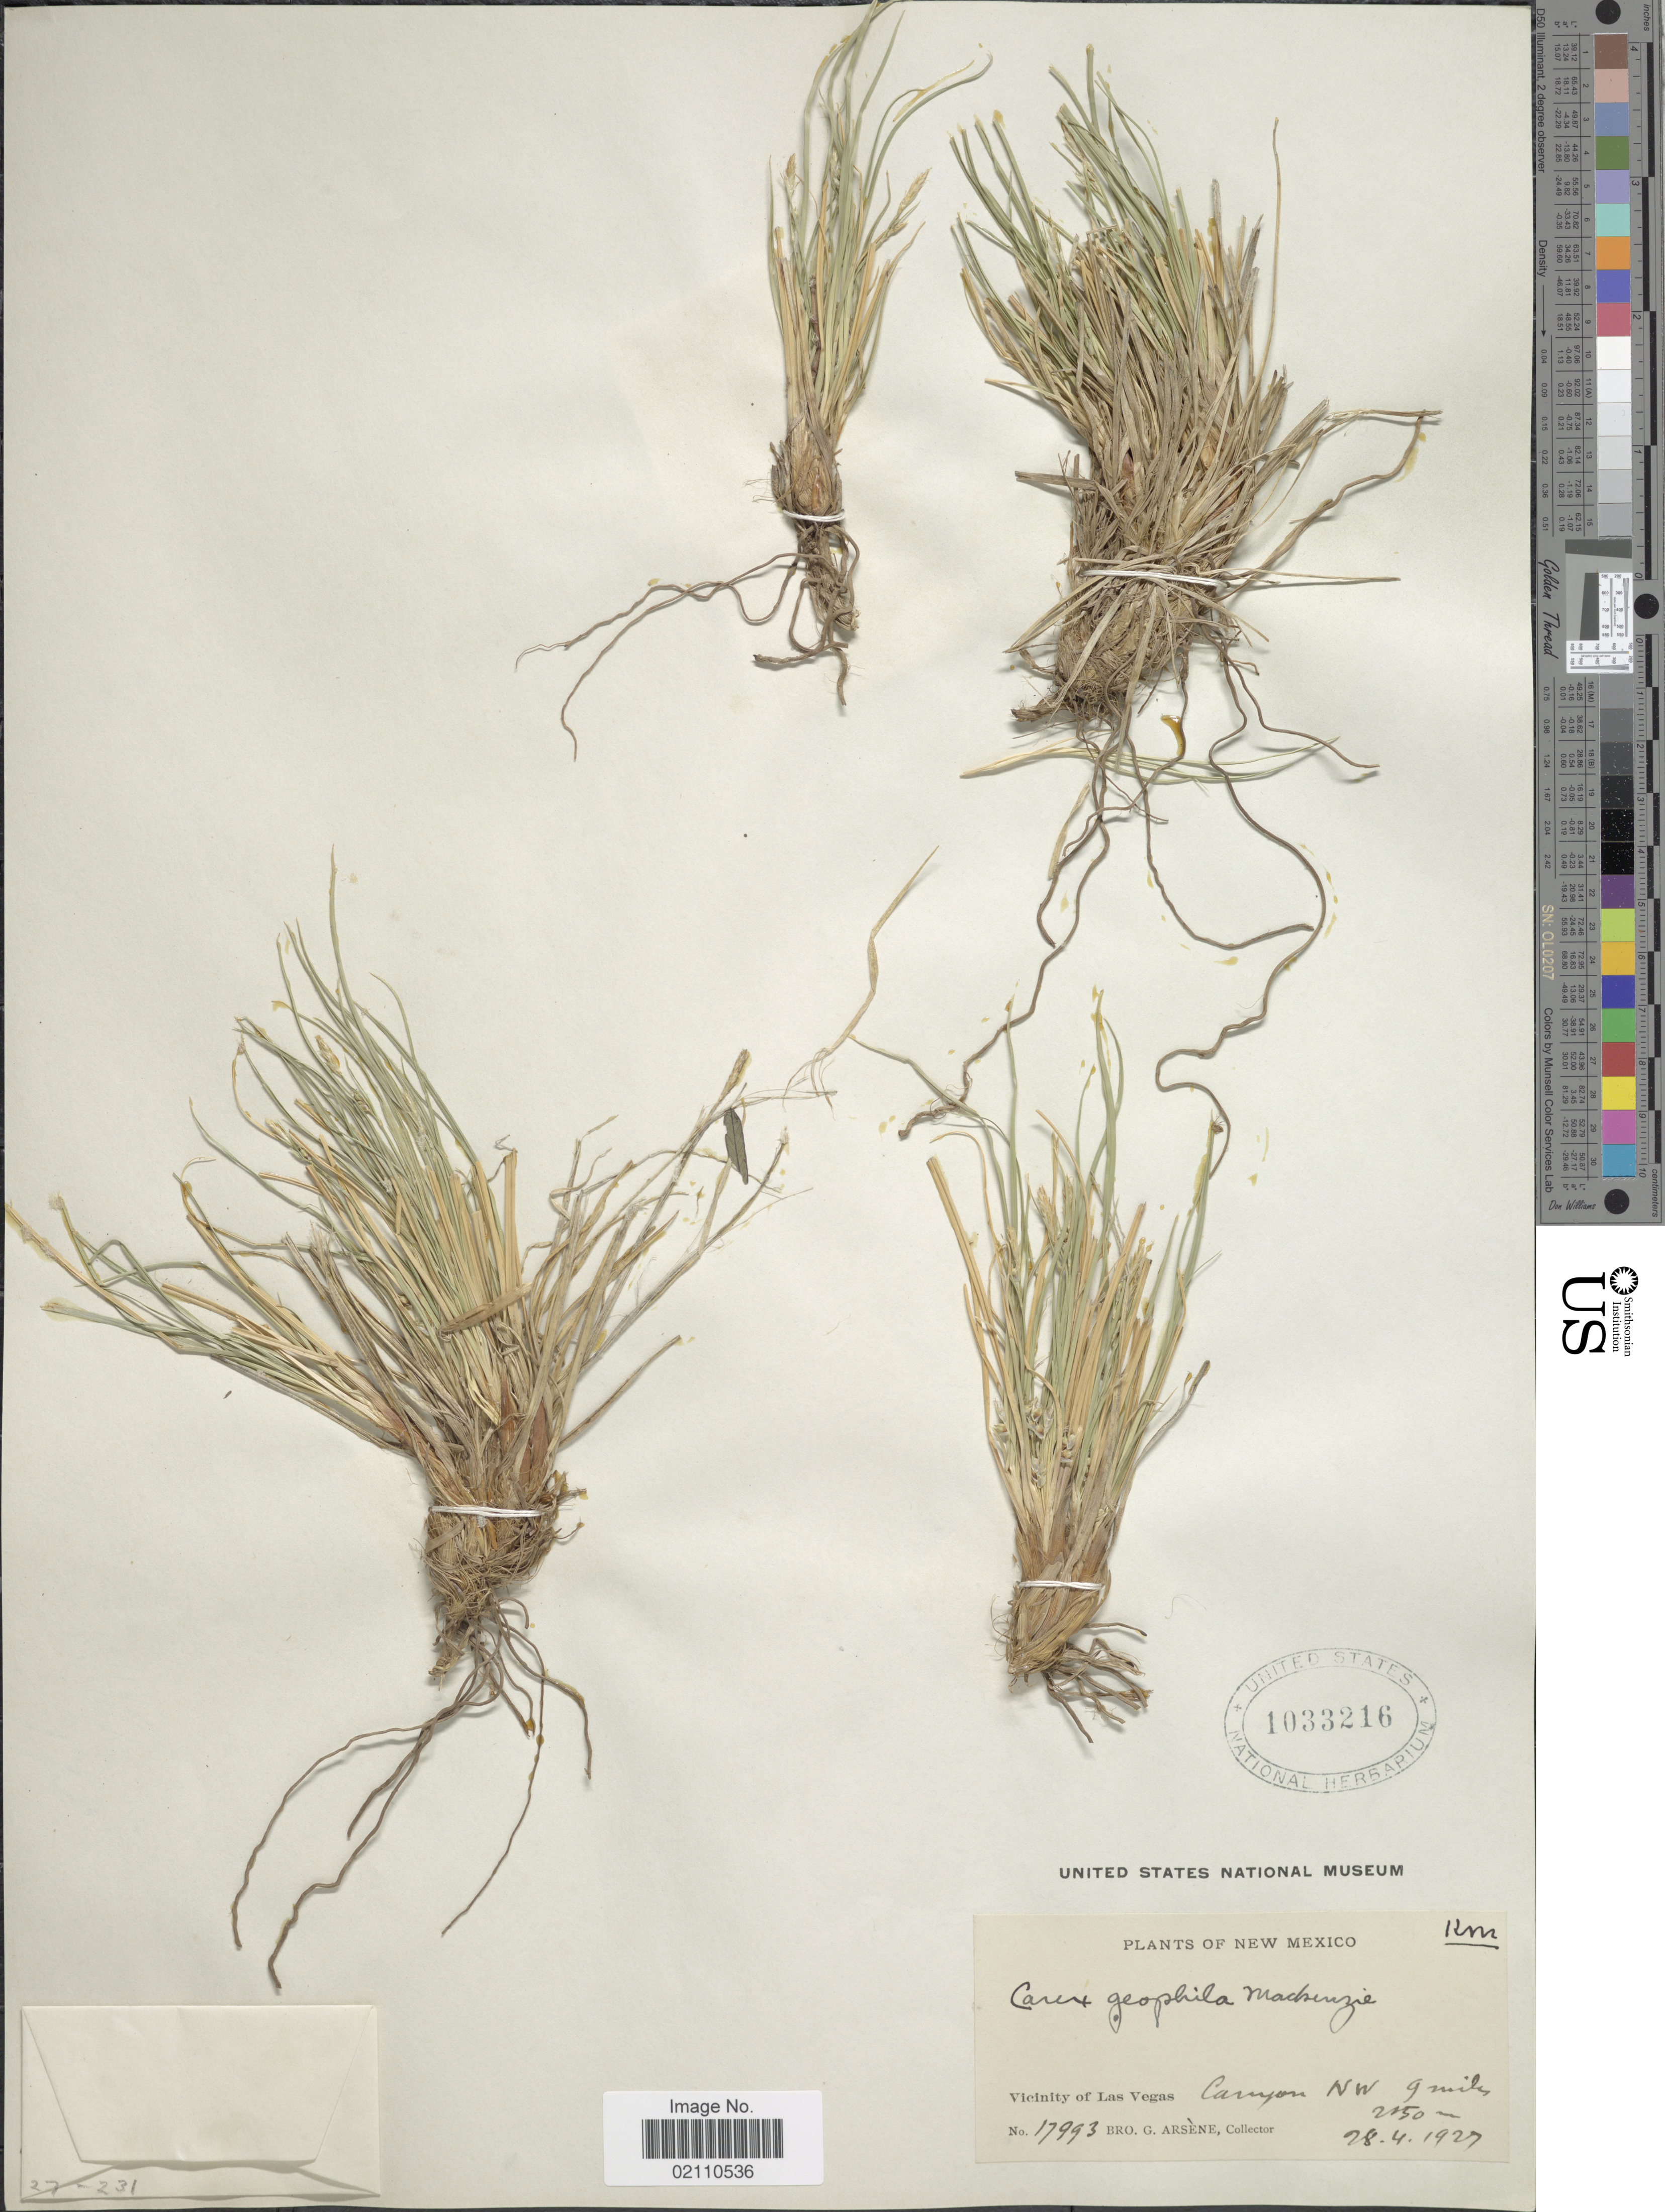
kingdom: Plantae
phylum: Tracheophyta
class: Liliopsida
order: Poales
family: Cyperaceae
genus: Carex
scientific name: Carex geophila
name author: Mack.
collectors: Bro. G. Arsène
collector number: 17993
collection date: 1927-04-28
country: United States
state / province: New Mexico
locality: Vicinity of Las Vegas, Canyon NW 9 miles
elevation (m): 2150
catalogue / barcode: US 1033216